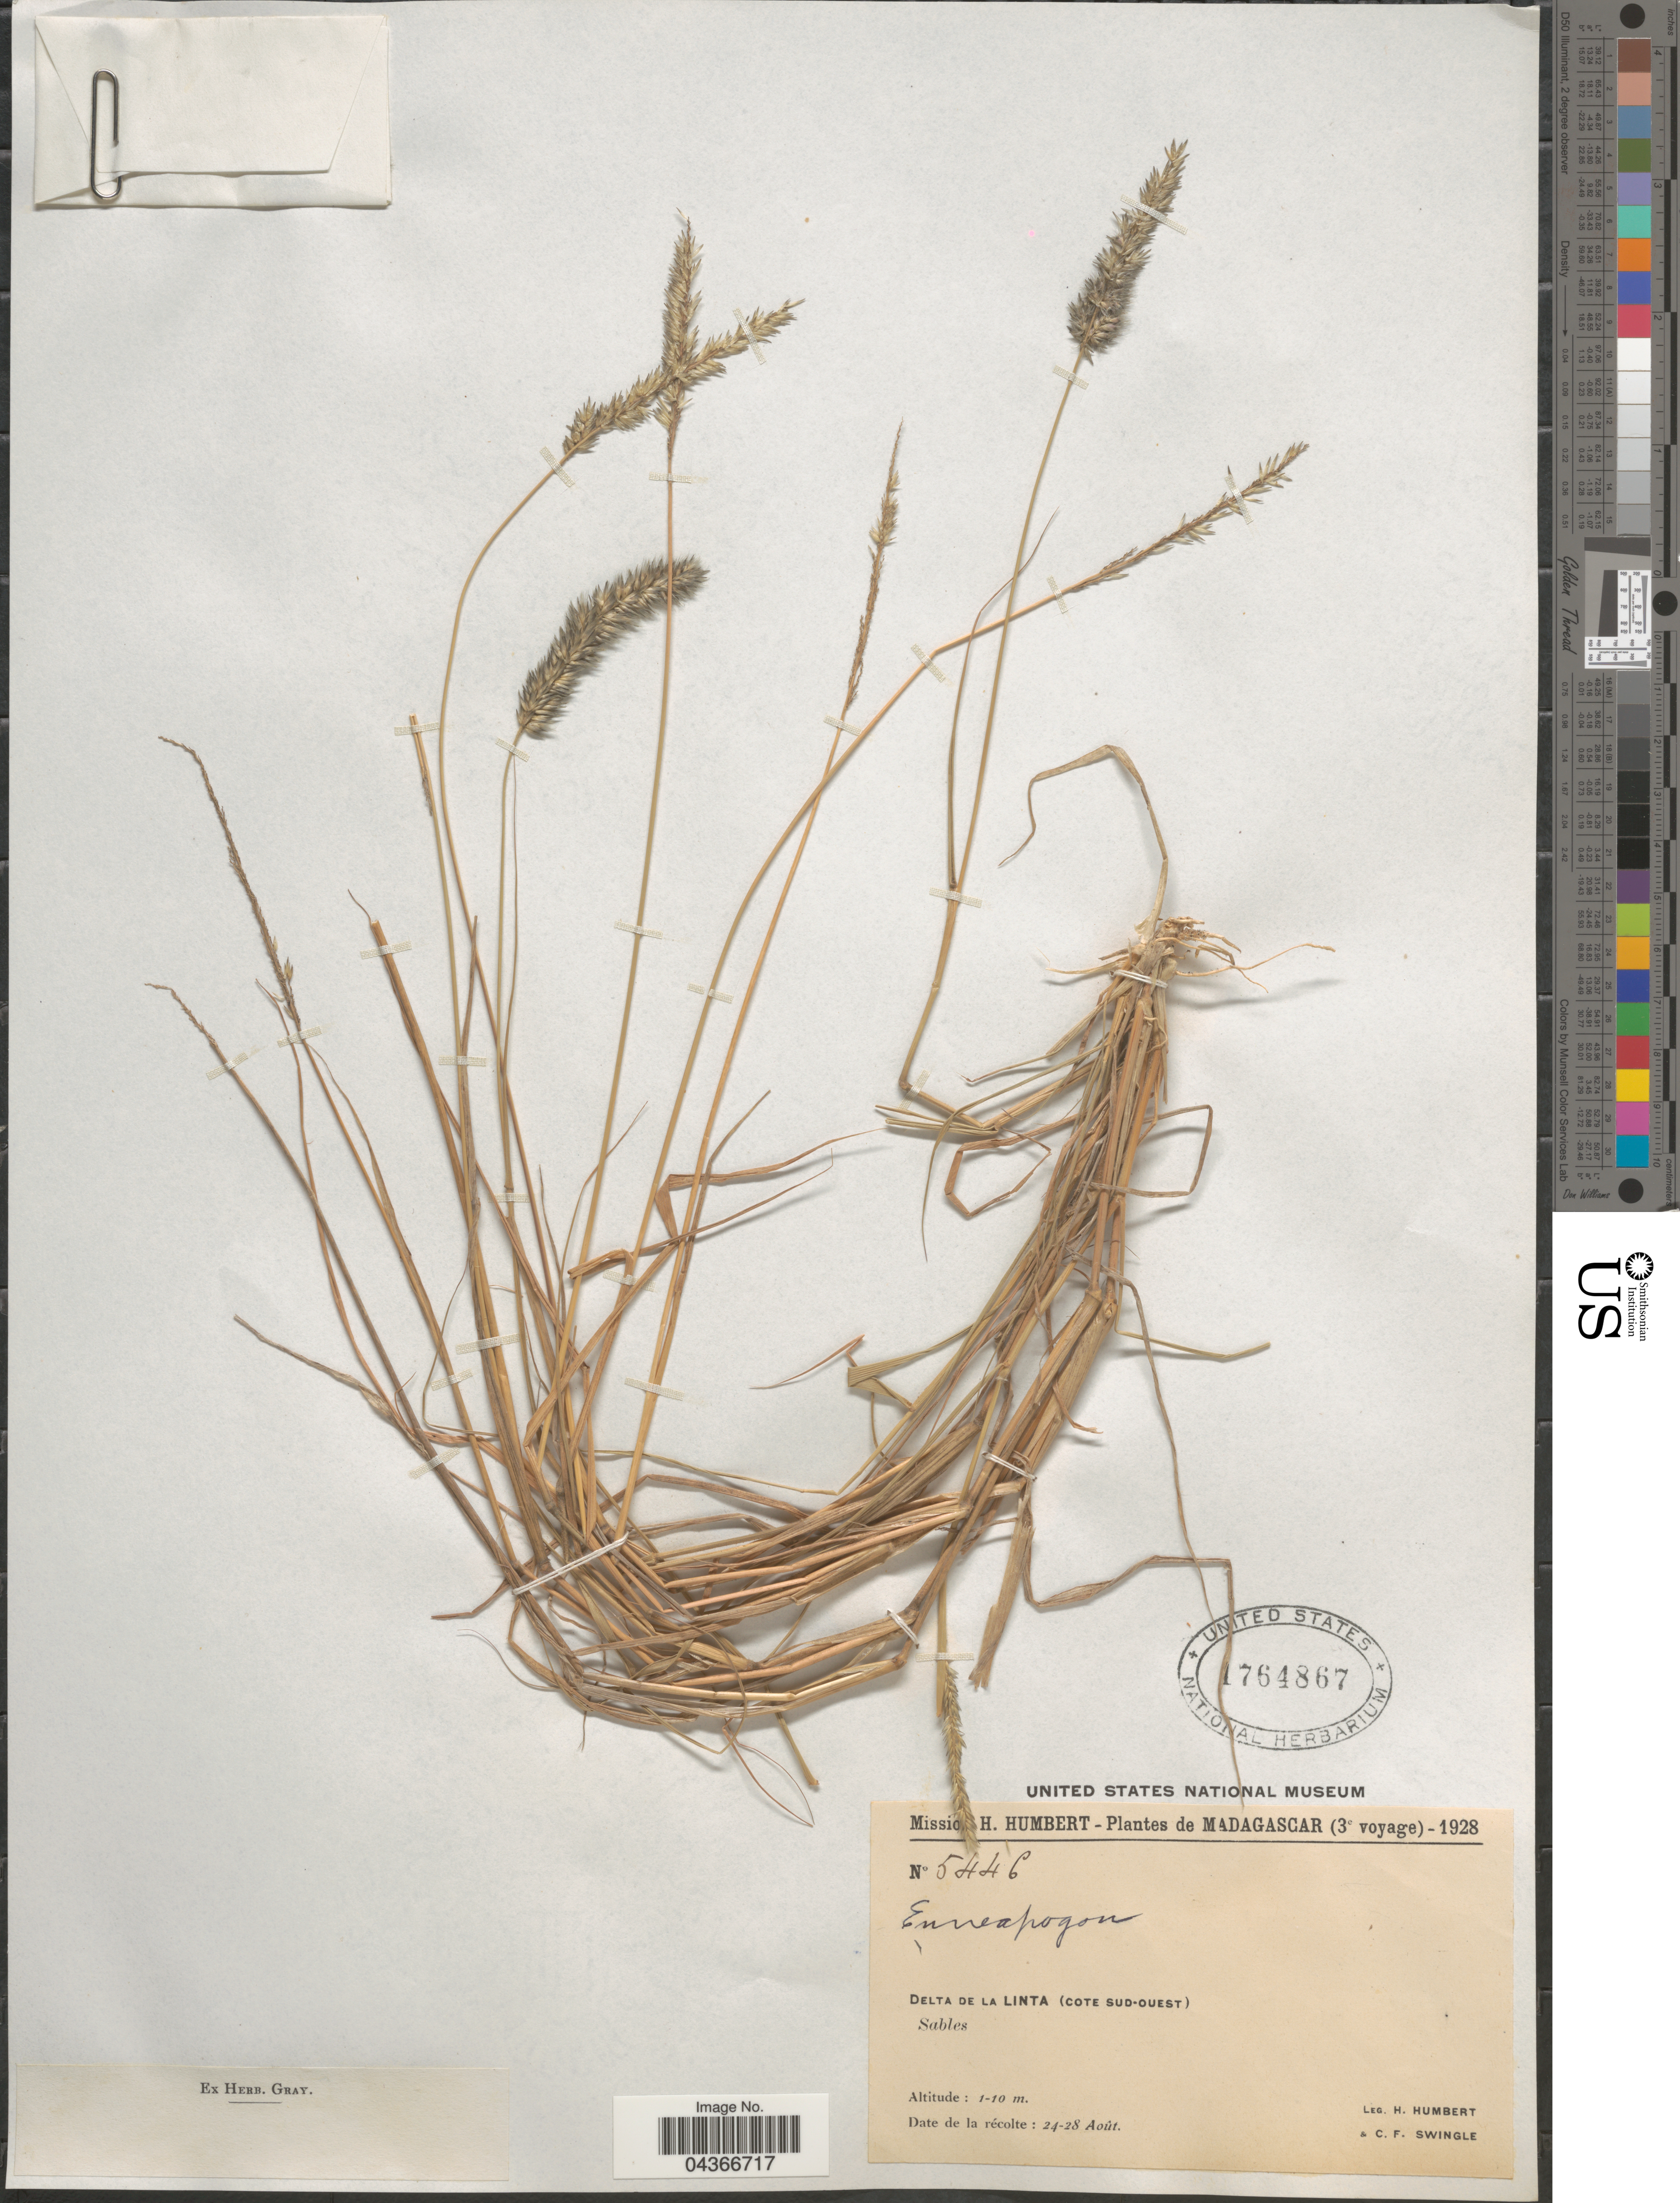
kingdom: Plantae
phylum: Tracheophyta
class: Liliopsida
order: Poales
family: Poaceae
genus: Enneapogon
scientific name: Enneapogon cenchroides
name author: (Licht. ex Roem. & Schult.) C.E. Hubb.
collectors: H. Humbert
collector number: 5446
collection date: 1928-08-24/1928-08-28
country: Madagascar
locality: (3e voyage) - 1928. Delta de La Linta (Cote Sud-Ouest). Sables.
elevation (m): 1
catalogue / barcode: US 1764867